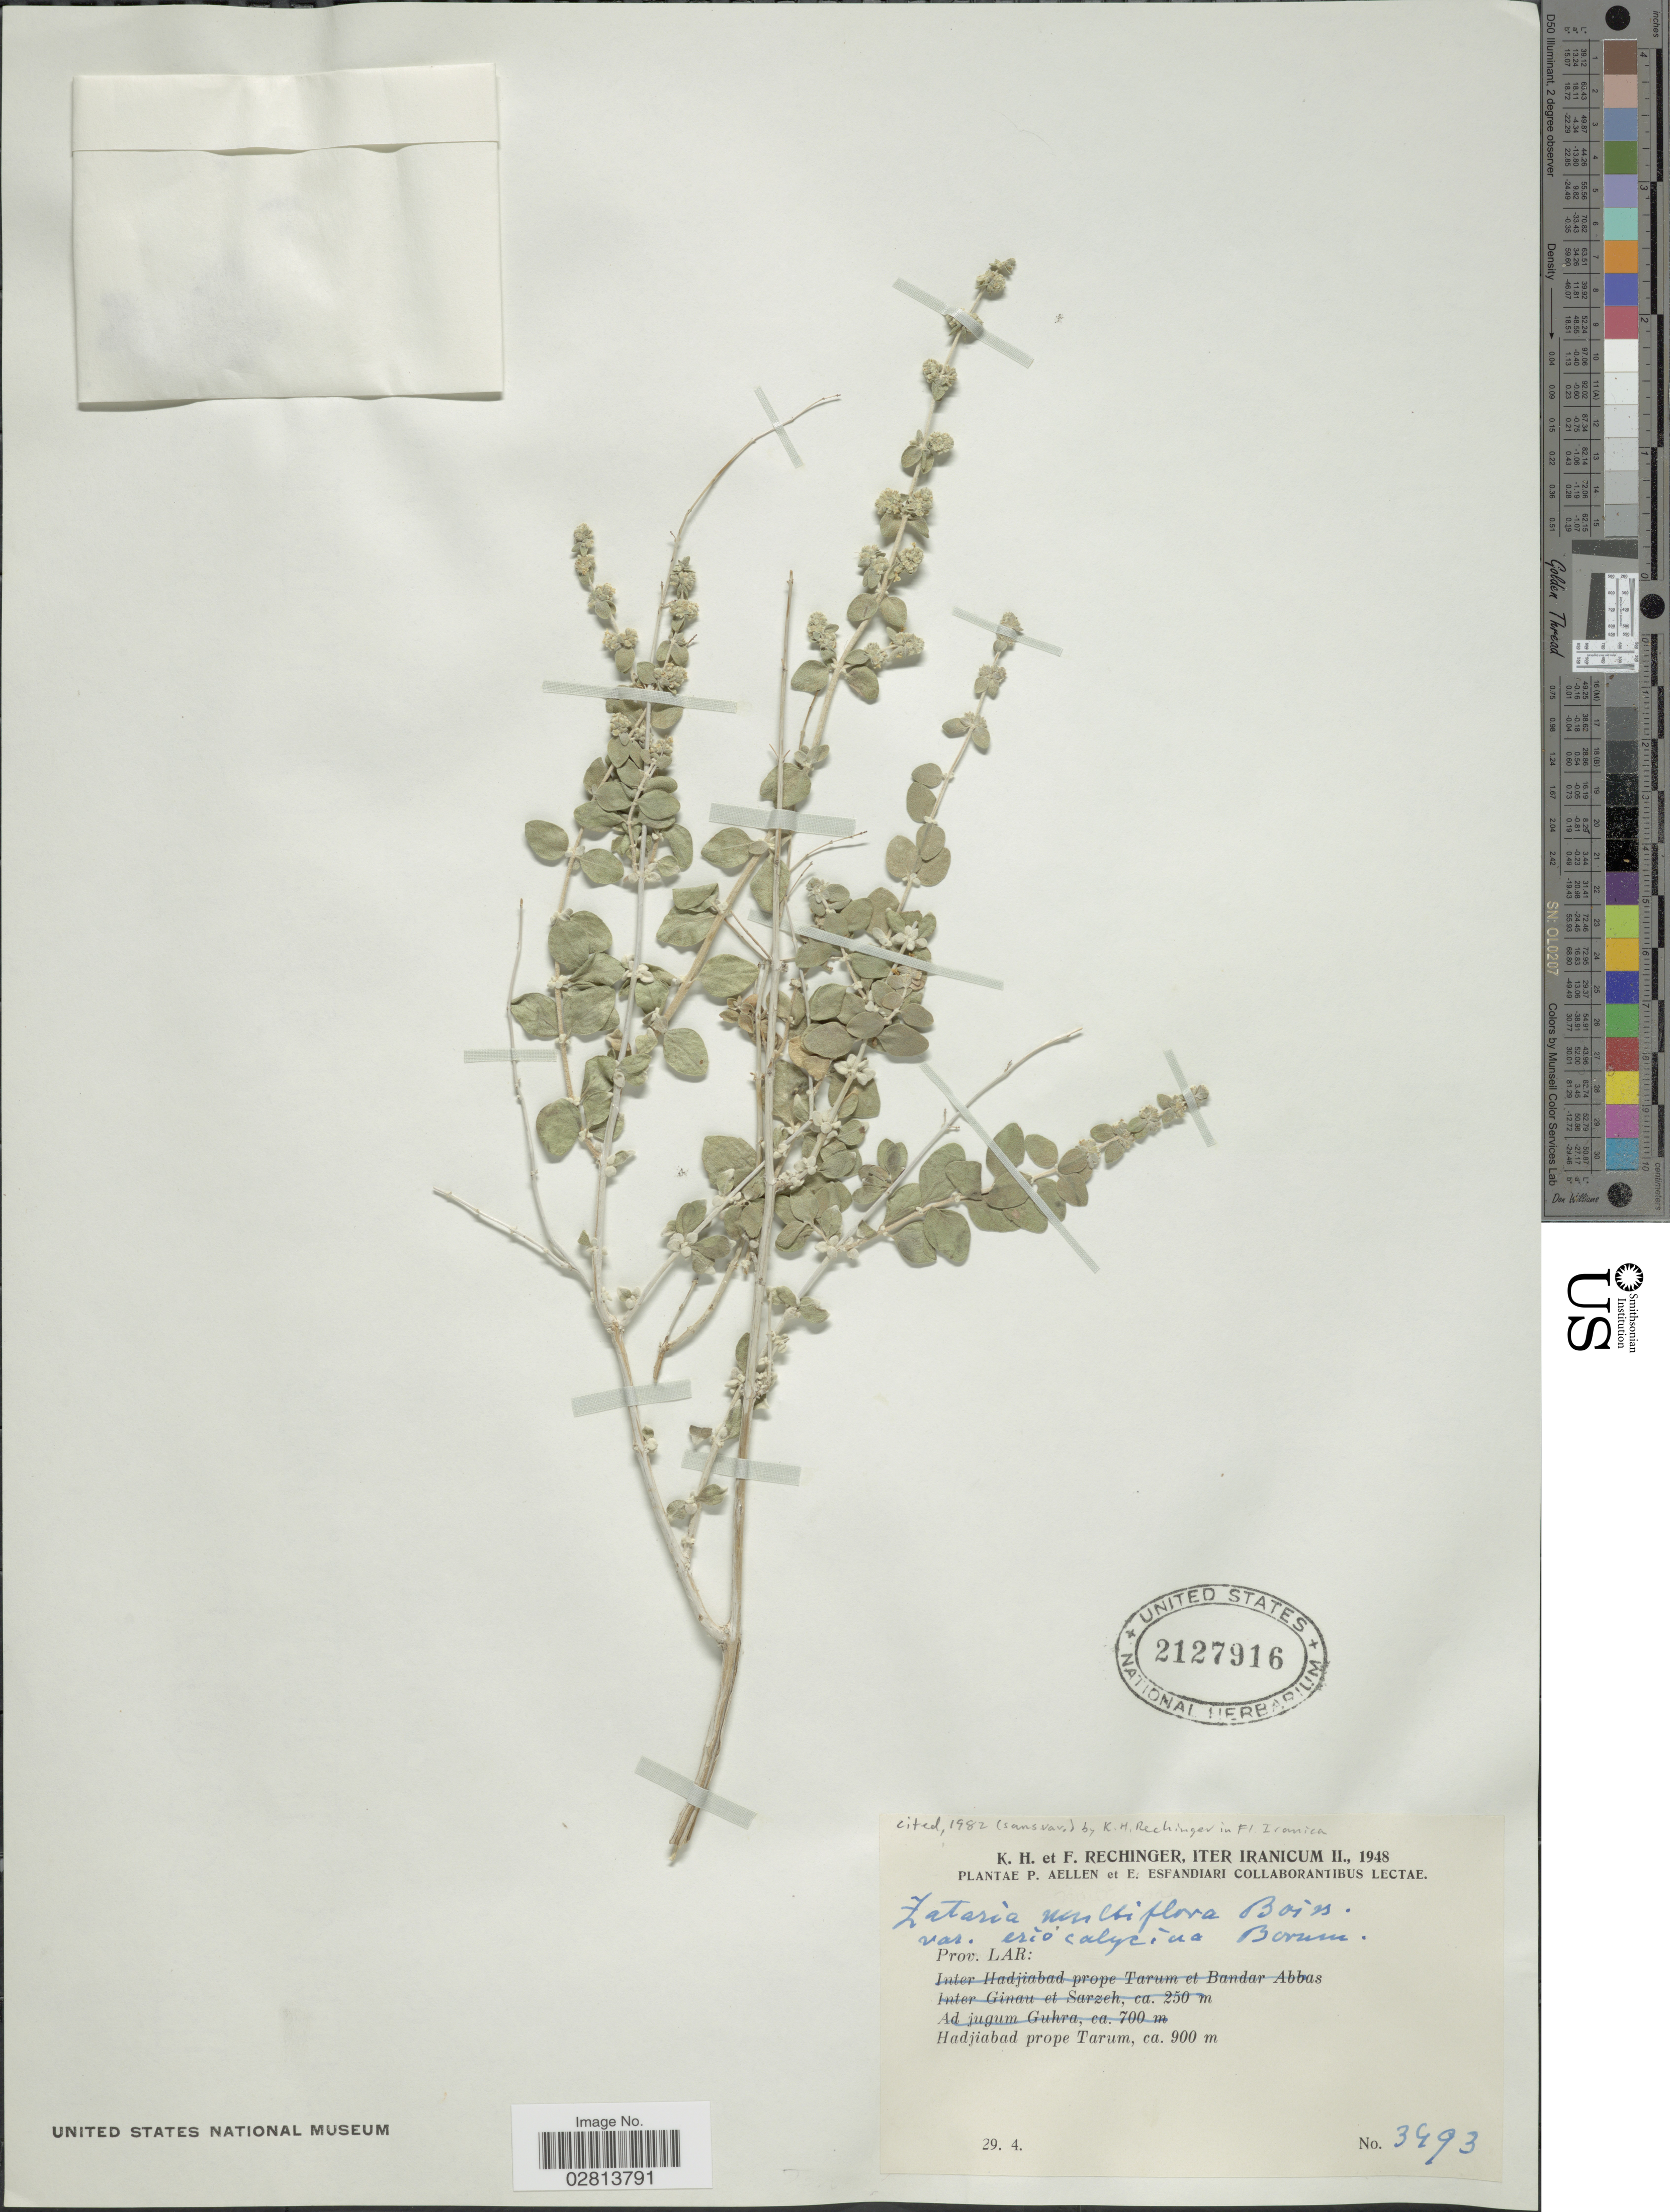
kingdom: Plantae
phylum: Tracheophyta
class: Magnoliopsida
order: Lamiales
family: Lamiaceae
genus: Zataria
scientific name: Zataria multiflora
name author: Boiss.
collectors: K. H. Rechinger & F. Rechinger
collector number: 3493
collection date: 1948-04-29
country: Iran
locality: Prov. Lar, Hadjiabad prope Tarum.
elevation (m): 900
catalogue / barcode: US 2127916